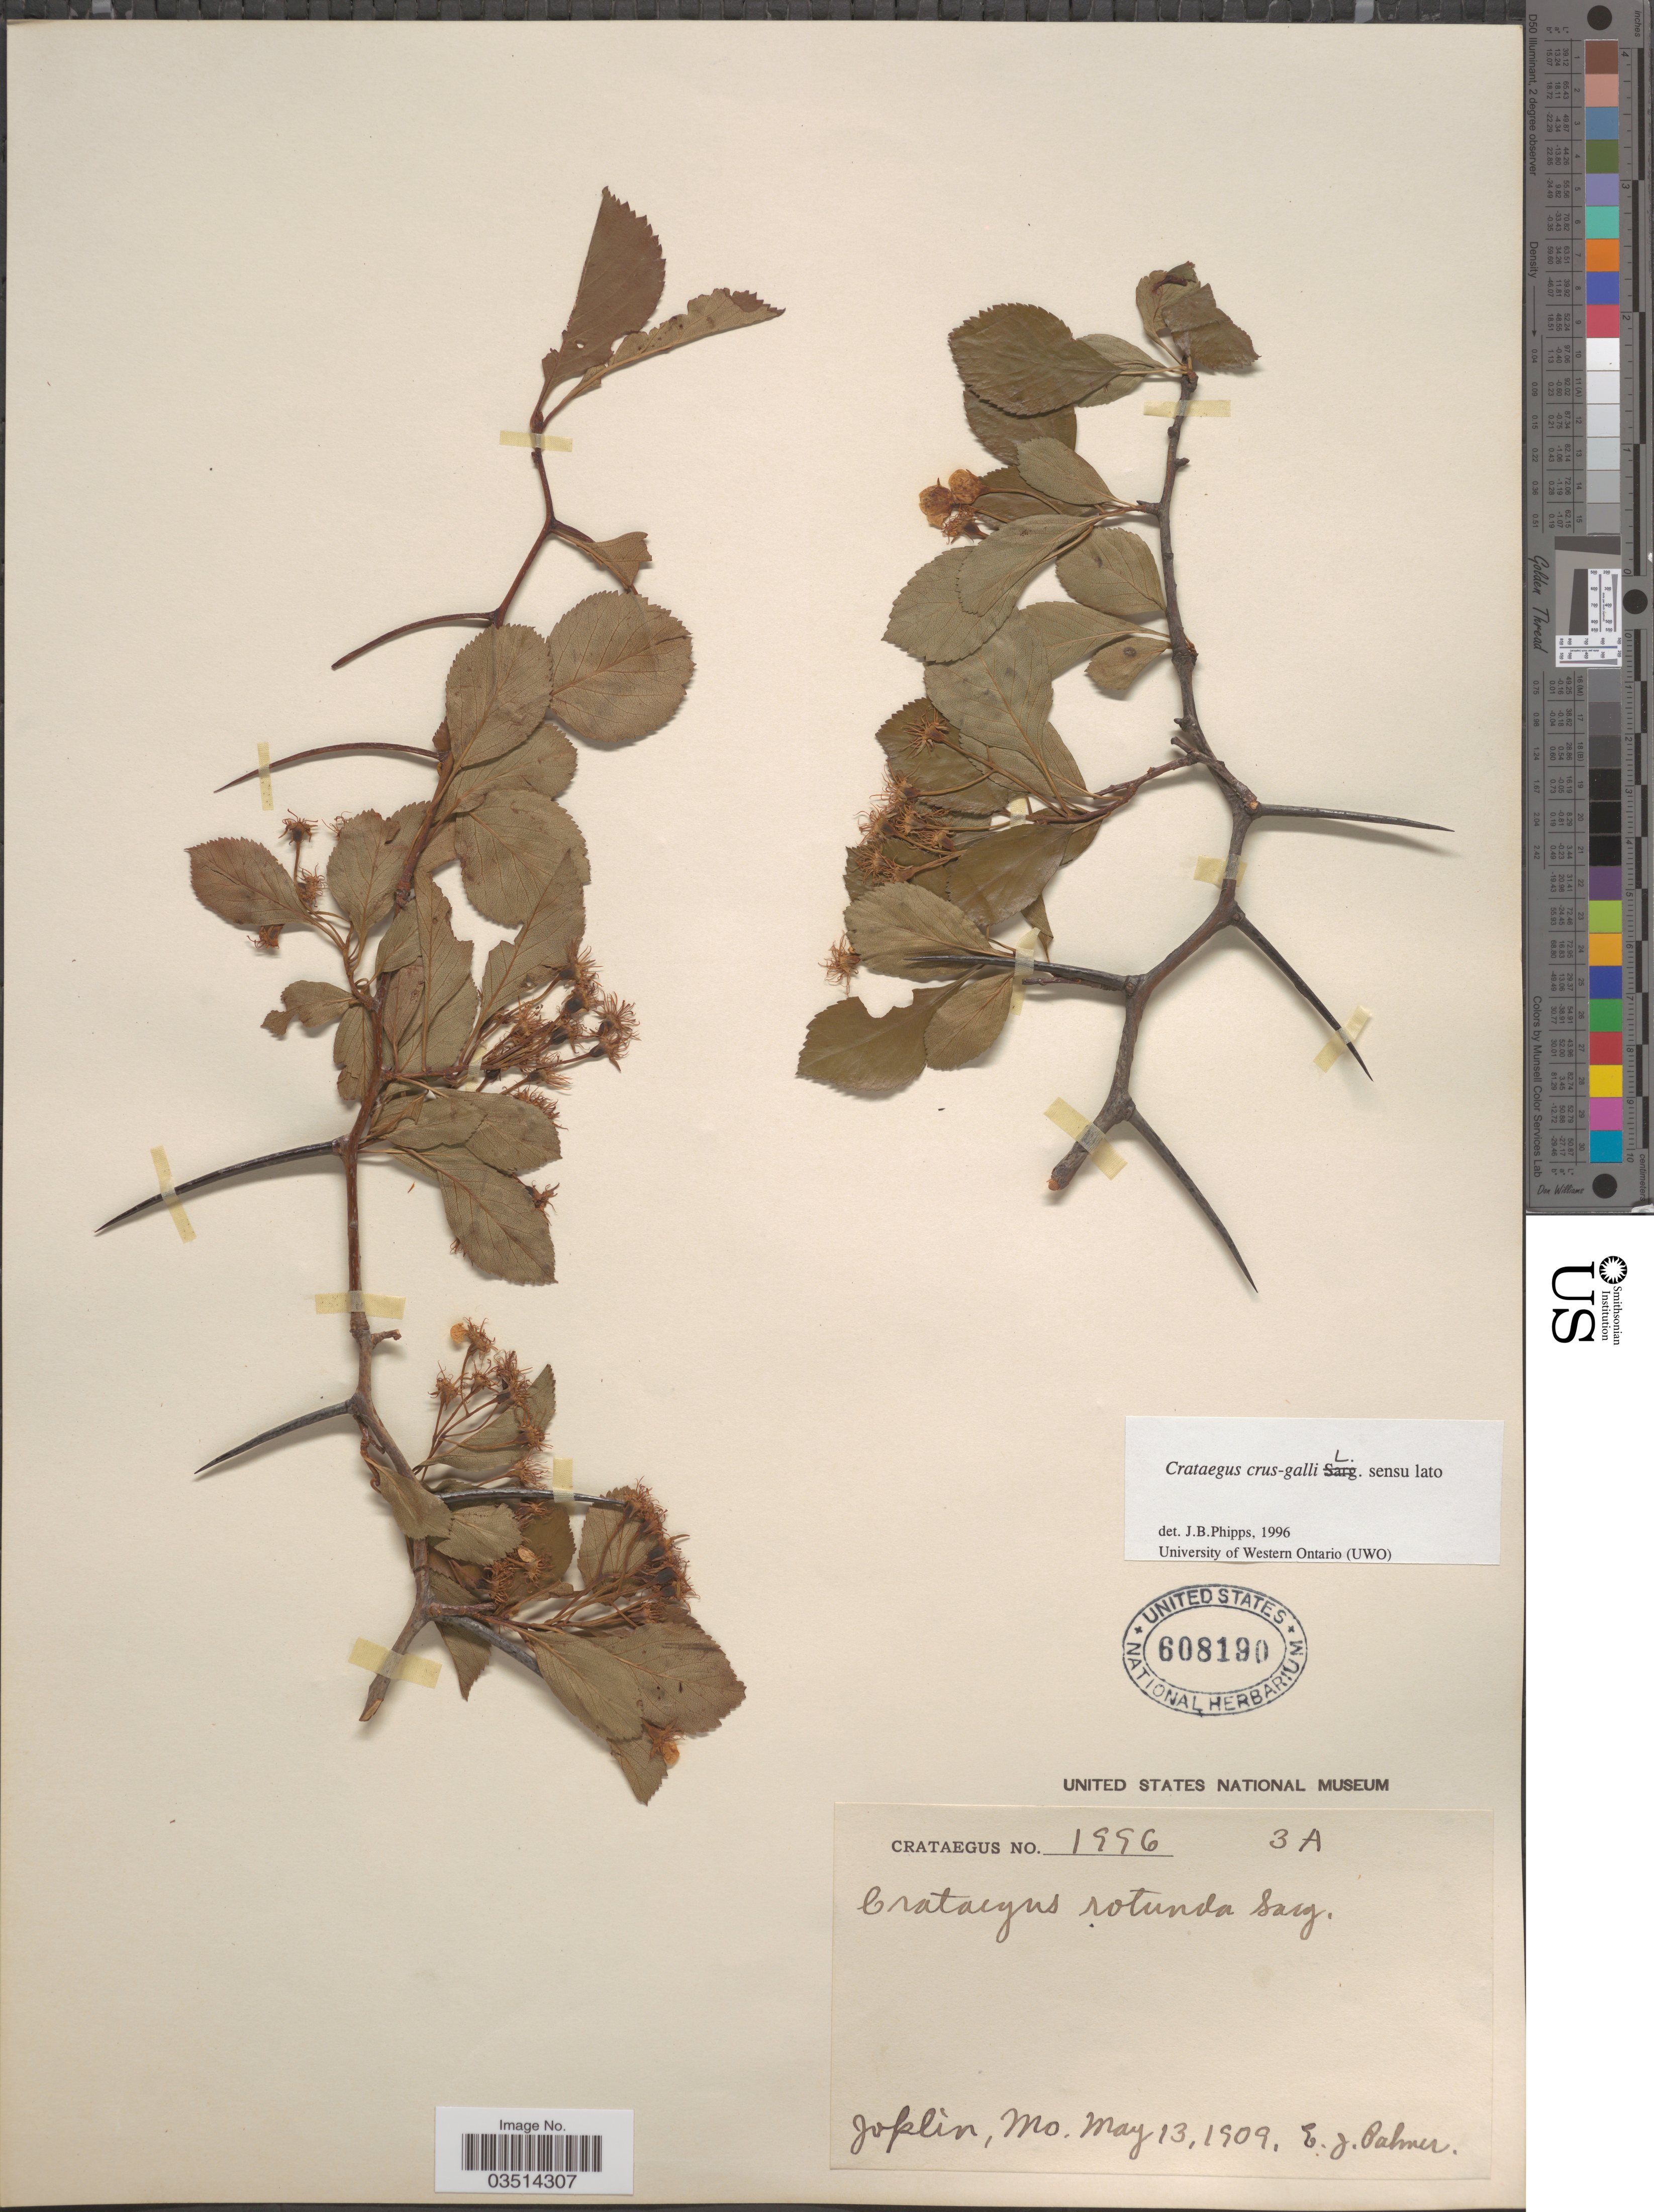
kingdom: Plantae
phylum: Tracheophyta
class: Magnoliopsida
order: Rosales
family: Rosaceae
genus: Crataegus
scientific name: Crataegus crus-galli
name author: L.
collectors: E. J. Palmer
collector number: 1996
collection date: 1909-05-13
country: United States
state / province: Missouri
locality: Joplin.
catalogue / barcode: US 608190